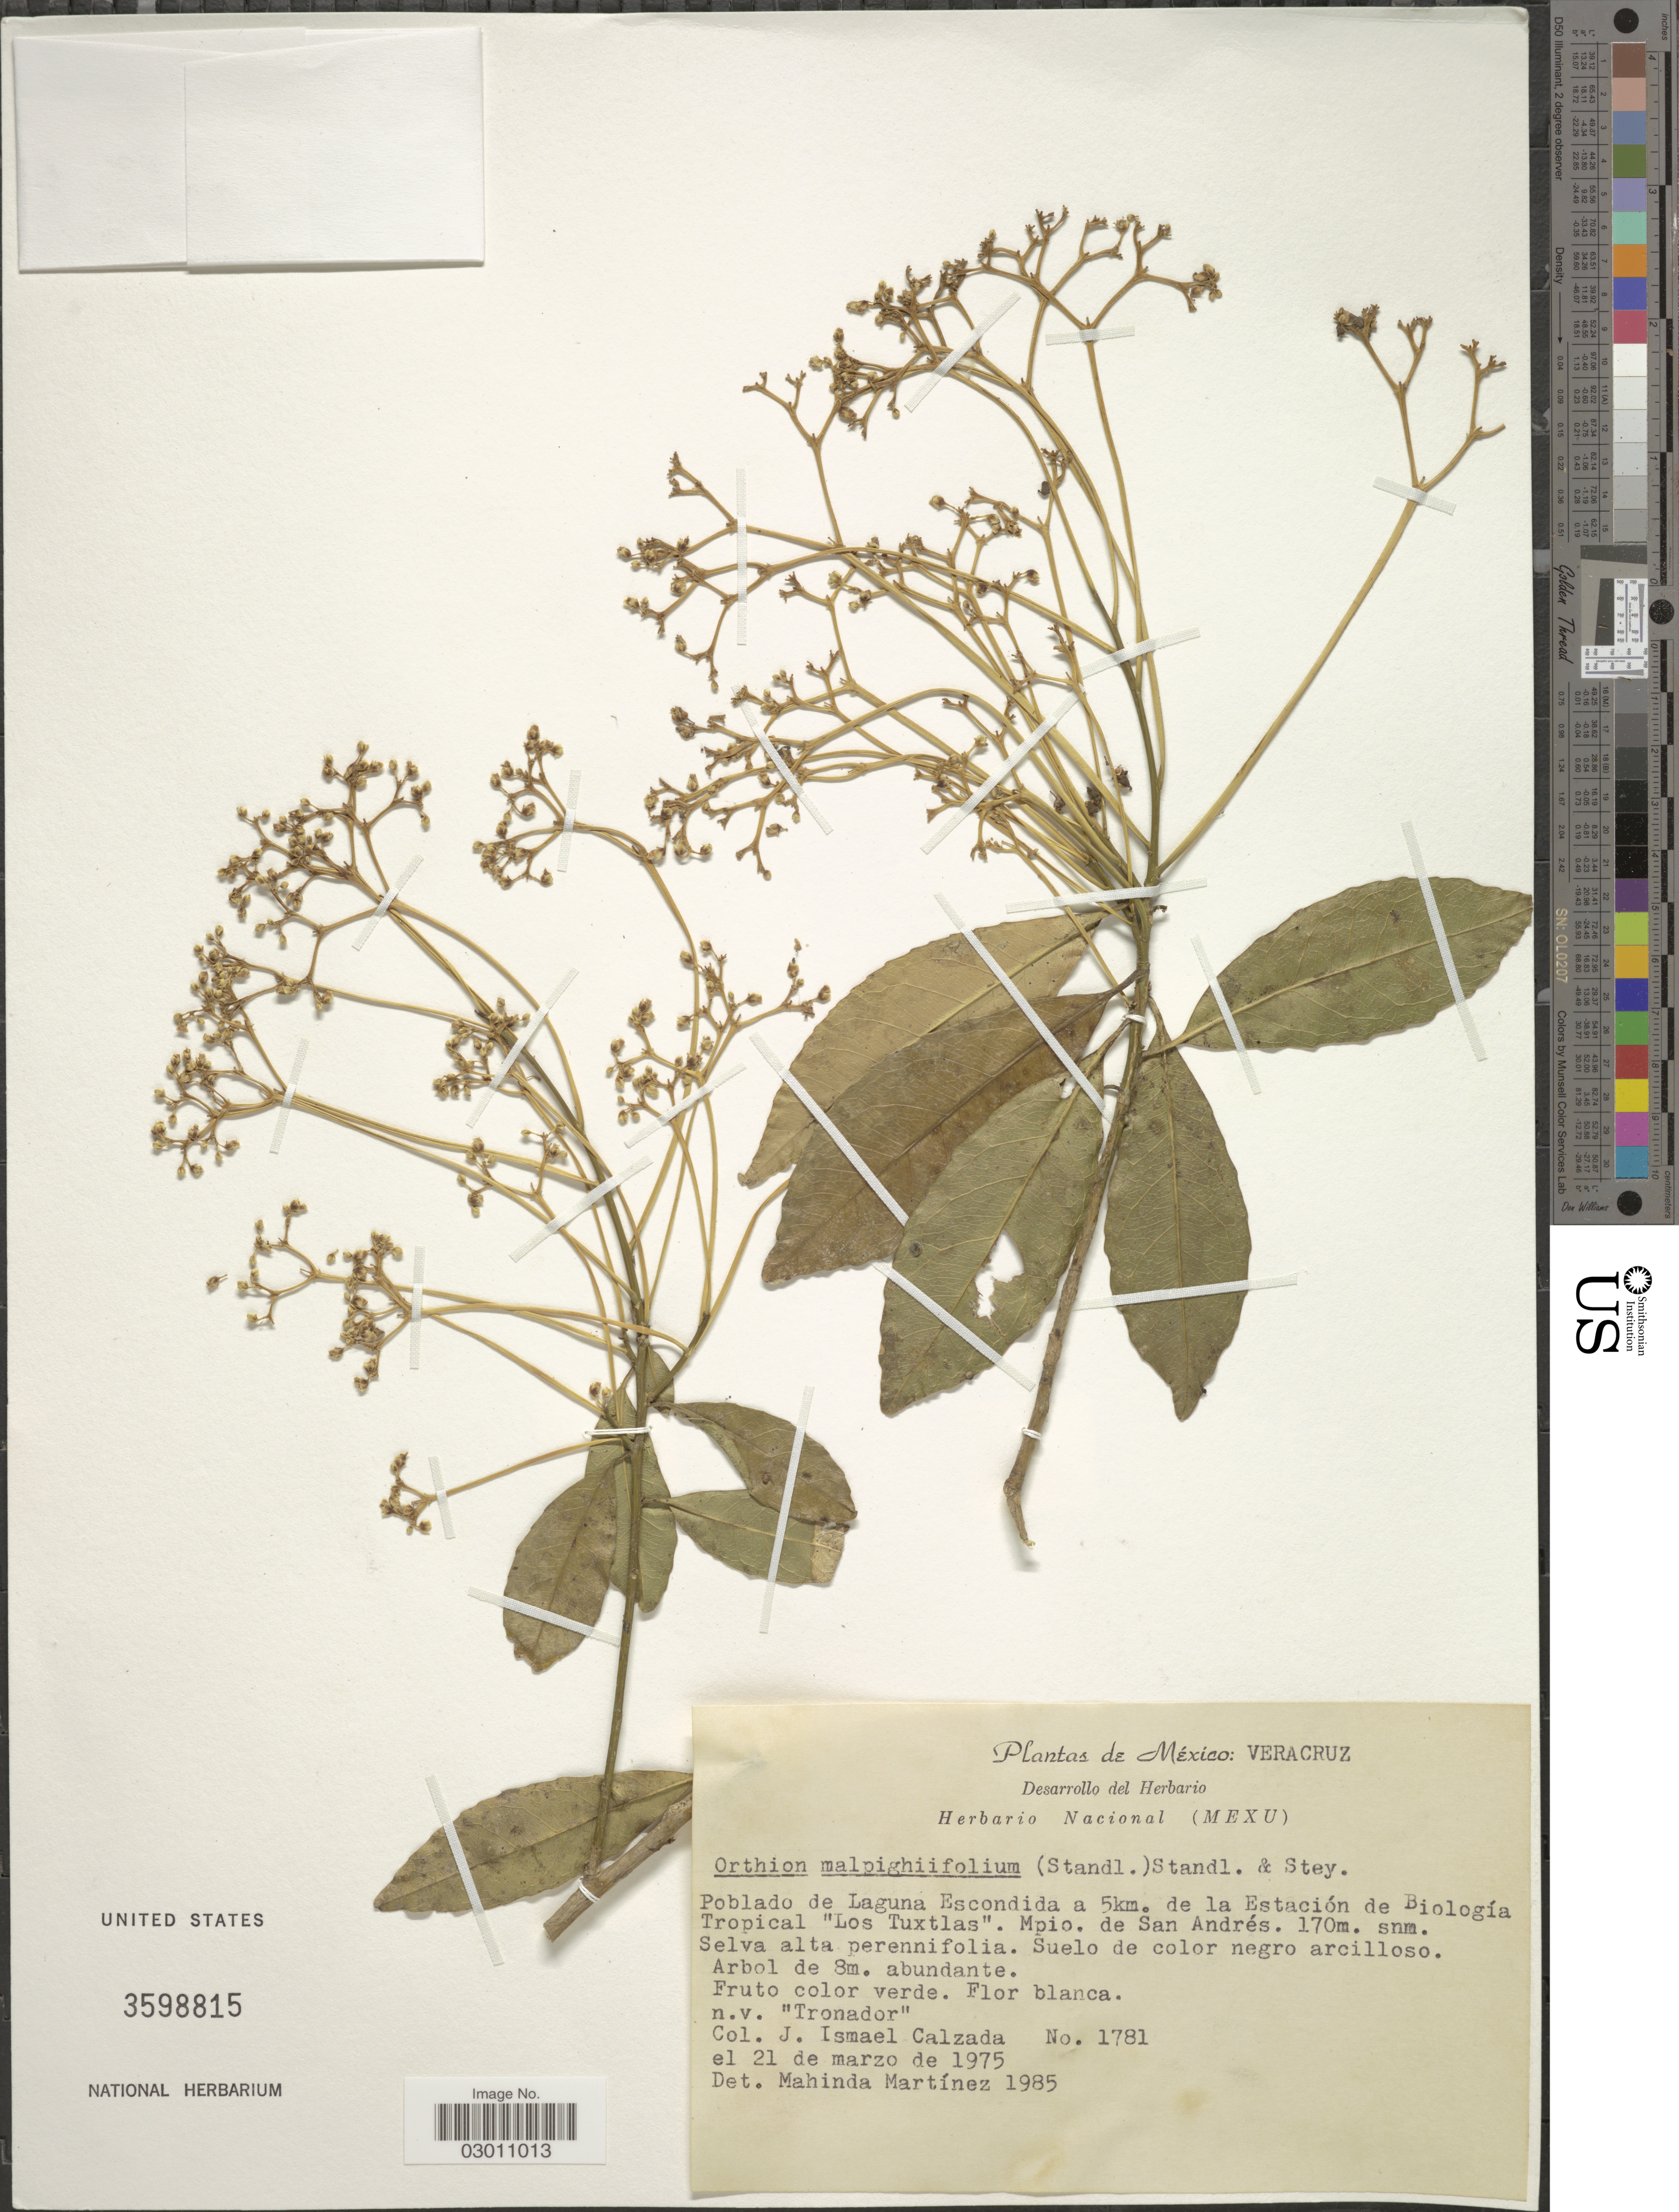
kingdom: Plantae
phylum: Tracheophyta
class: Magnoliopsida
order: Malpighiales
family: Violaceae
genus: Orthion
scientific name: Orthion malpighiifolium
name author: (Standl.) Standl. & Steyerm.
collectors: J. I. Calzada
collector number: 1781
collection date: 1975-03-21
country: Mexico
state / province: Veracruz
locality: Veracruz. Poblado de Laguna Escondida a 5km. de la Estación de Biología Tropical "Los Tuxtlas". Mpio. de San Andrés.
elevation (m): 170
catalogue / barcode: US 3598815